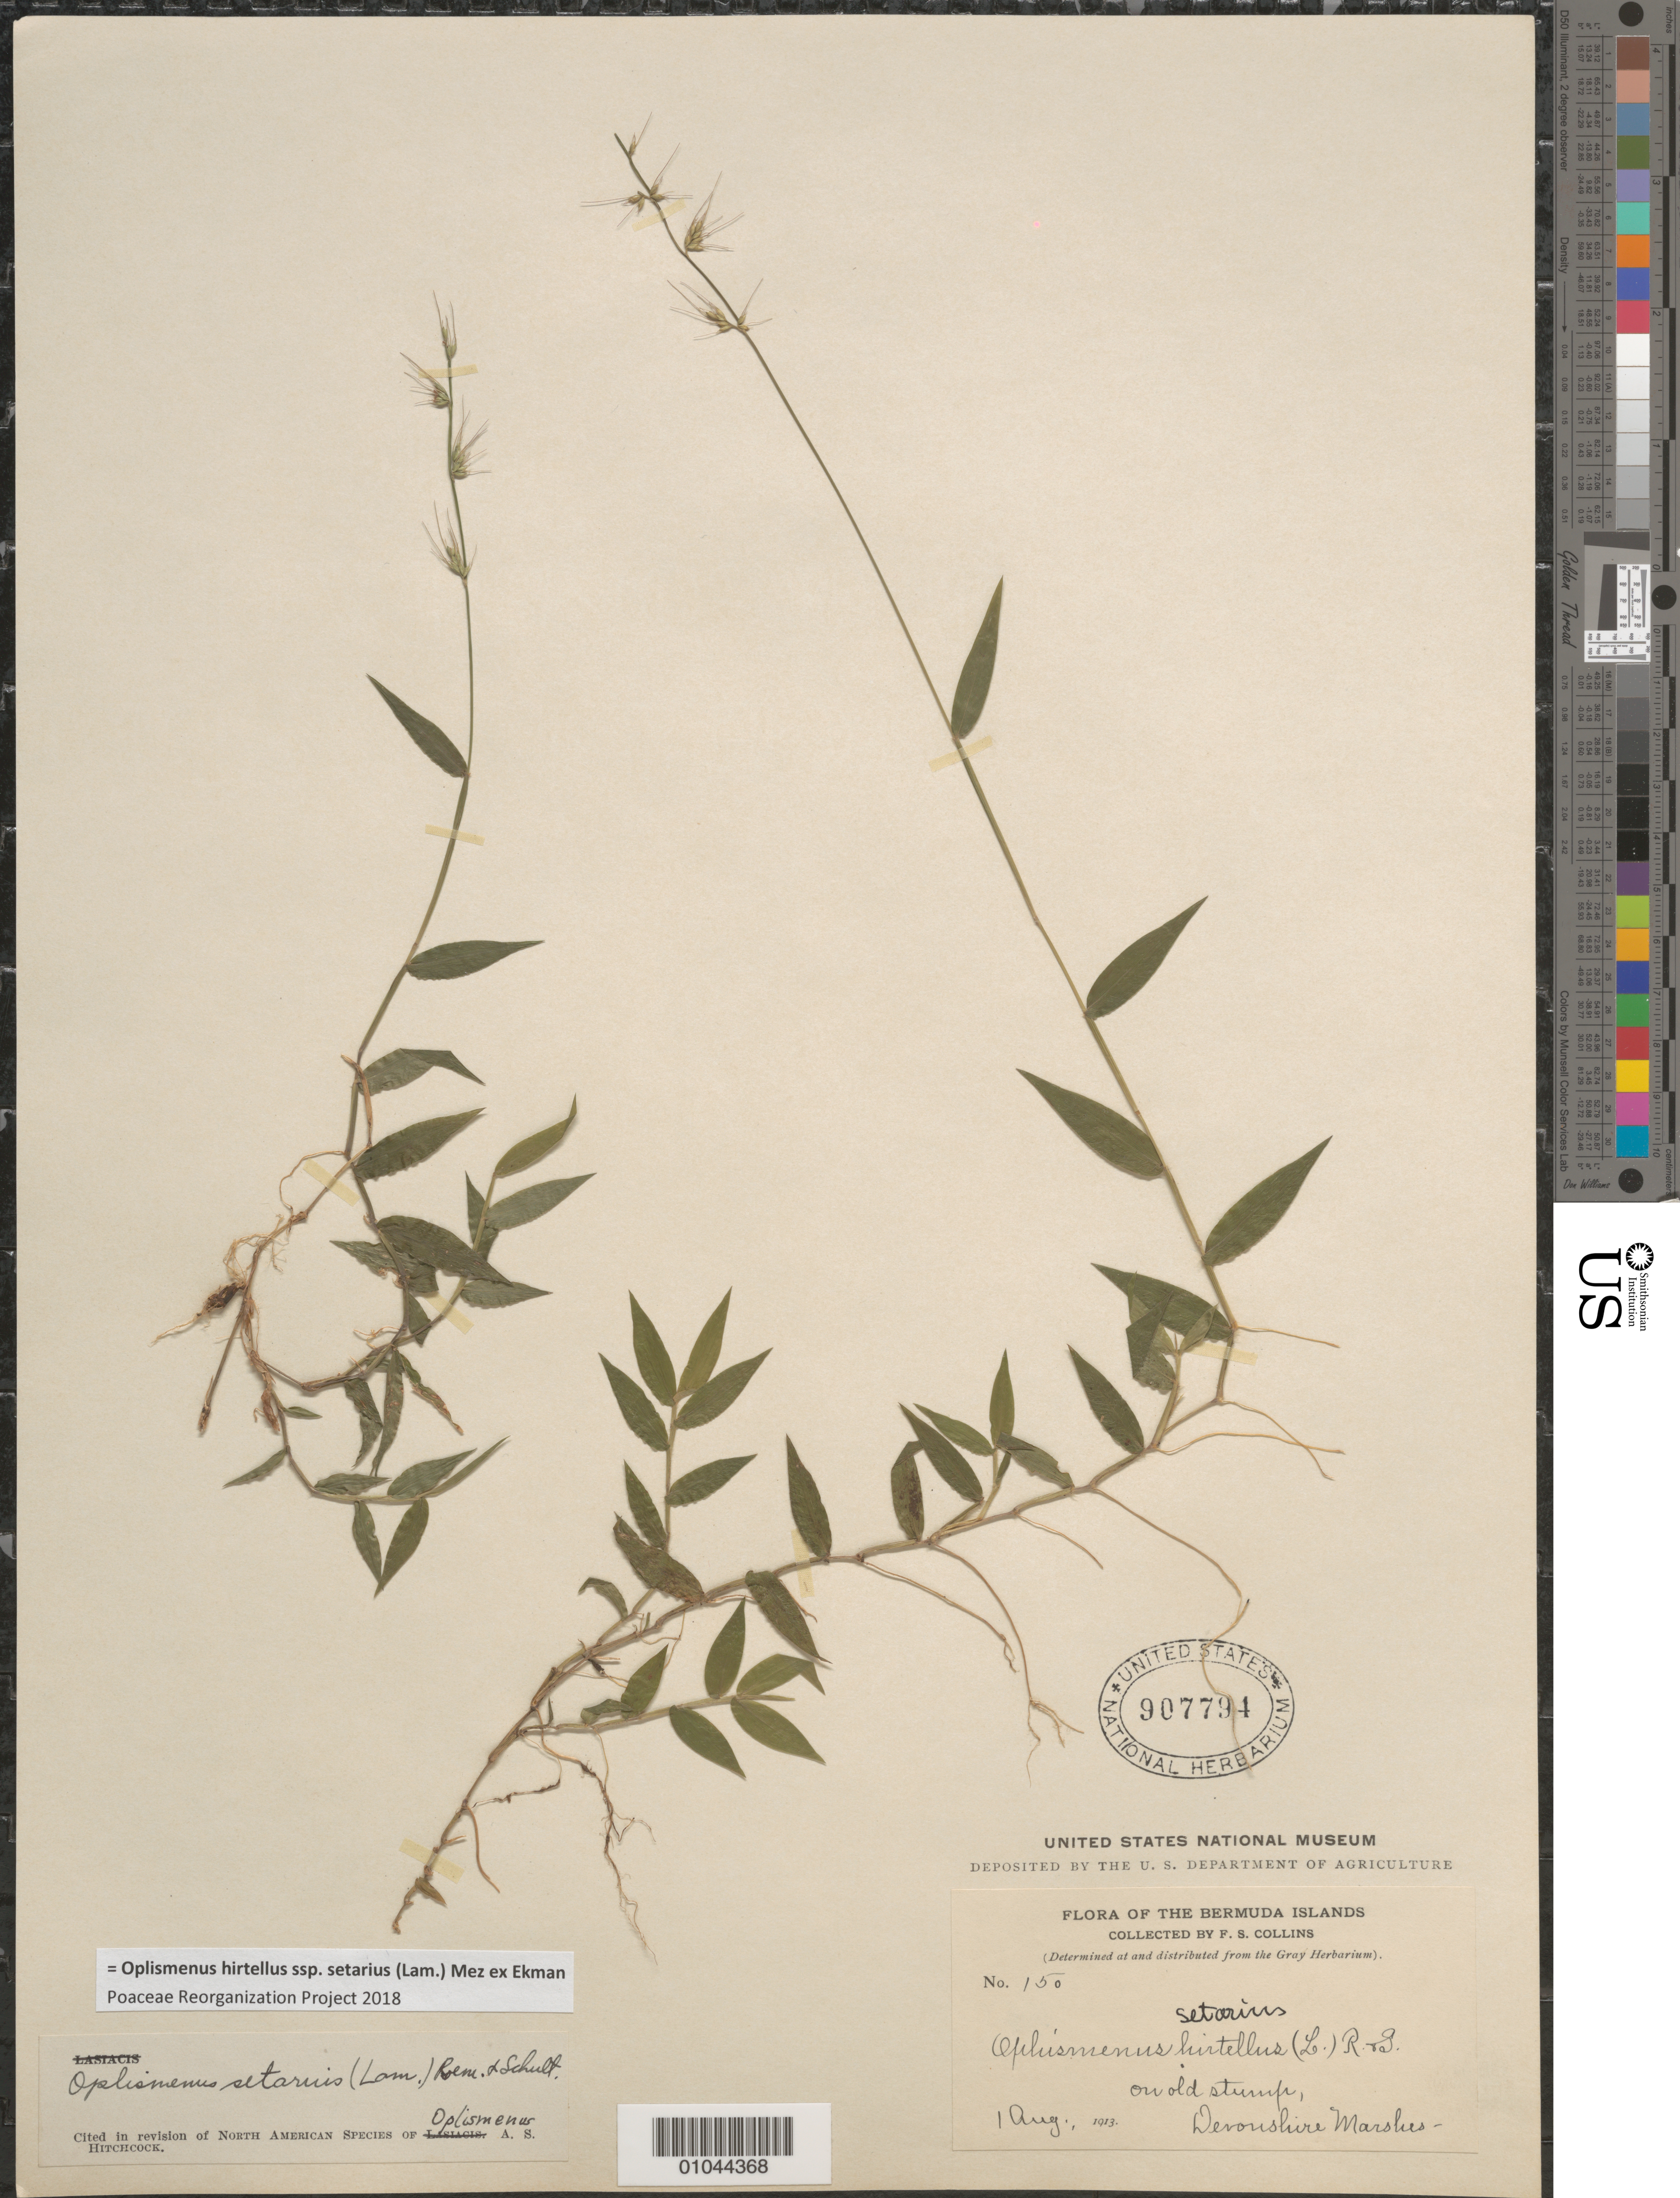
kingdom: Plantae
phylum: Tracheophyta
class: Liliopsida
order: Poales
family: Poaceae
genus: Oplismenus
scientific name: Oplismenus hirtellus subsp. setarius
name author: (Lam.) Mez ex Ekman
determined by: Poaceae Reorganization Project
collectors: F. Collins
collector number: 150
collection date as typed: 01 Aug 1913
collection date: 1913-08-01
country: Bermuda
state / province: Devonshire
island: Bermuda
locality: Devonshire marshes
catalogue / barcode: US 907794